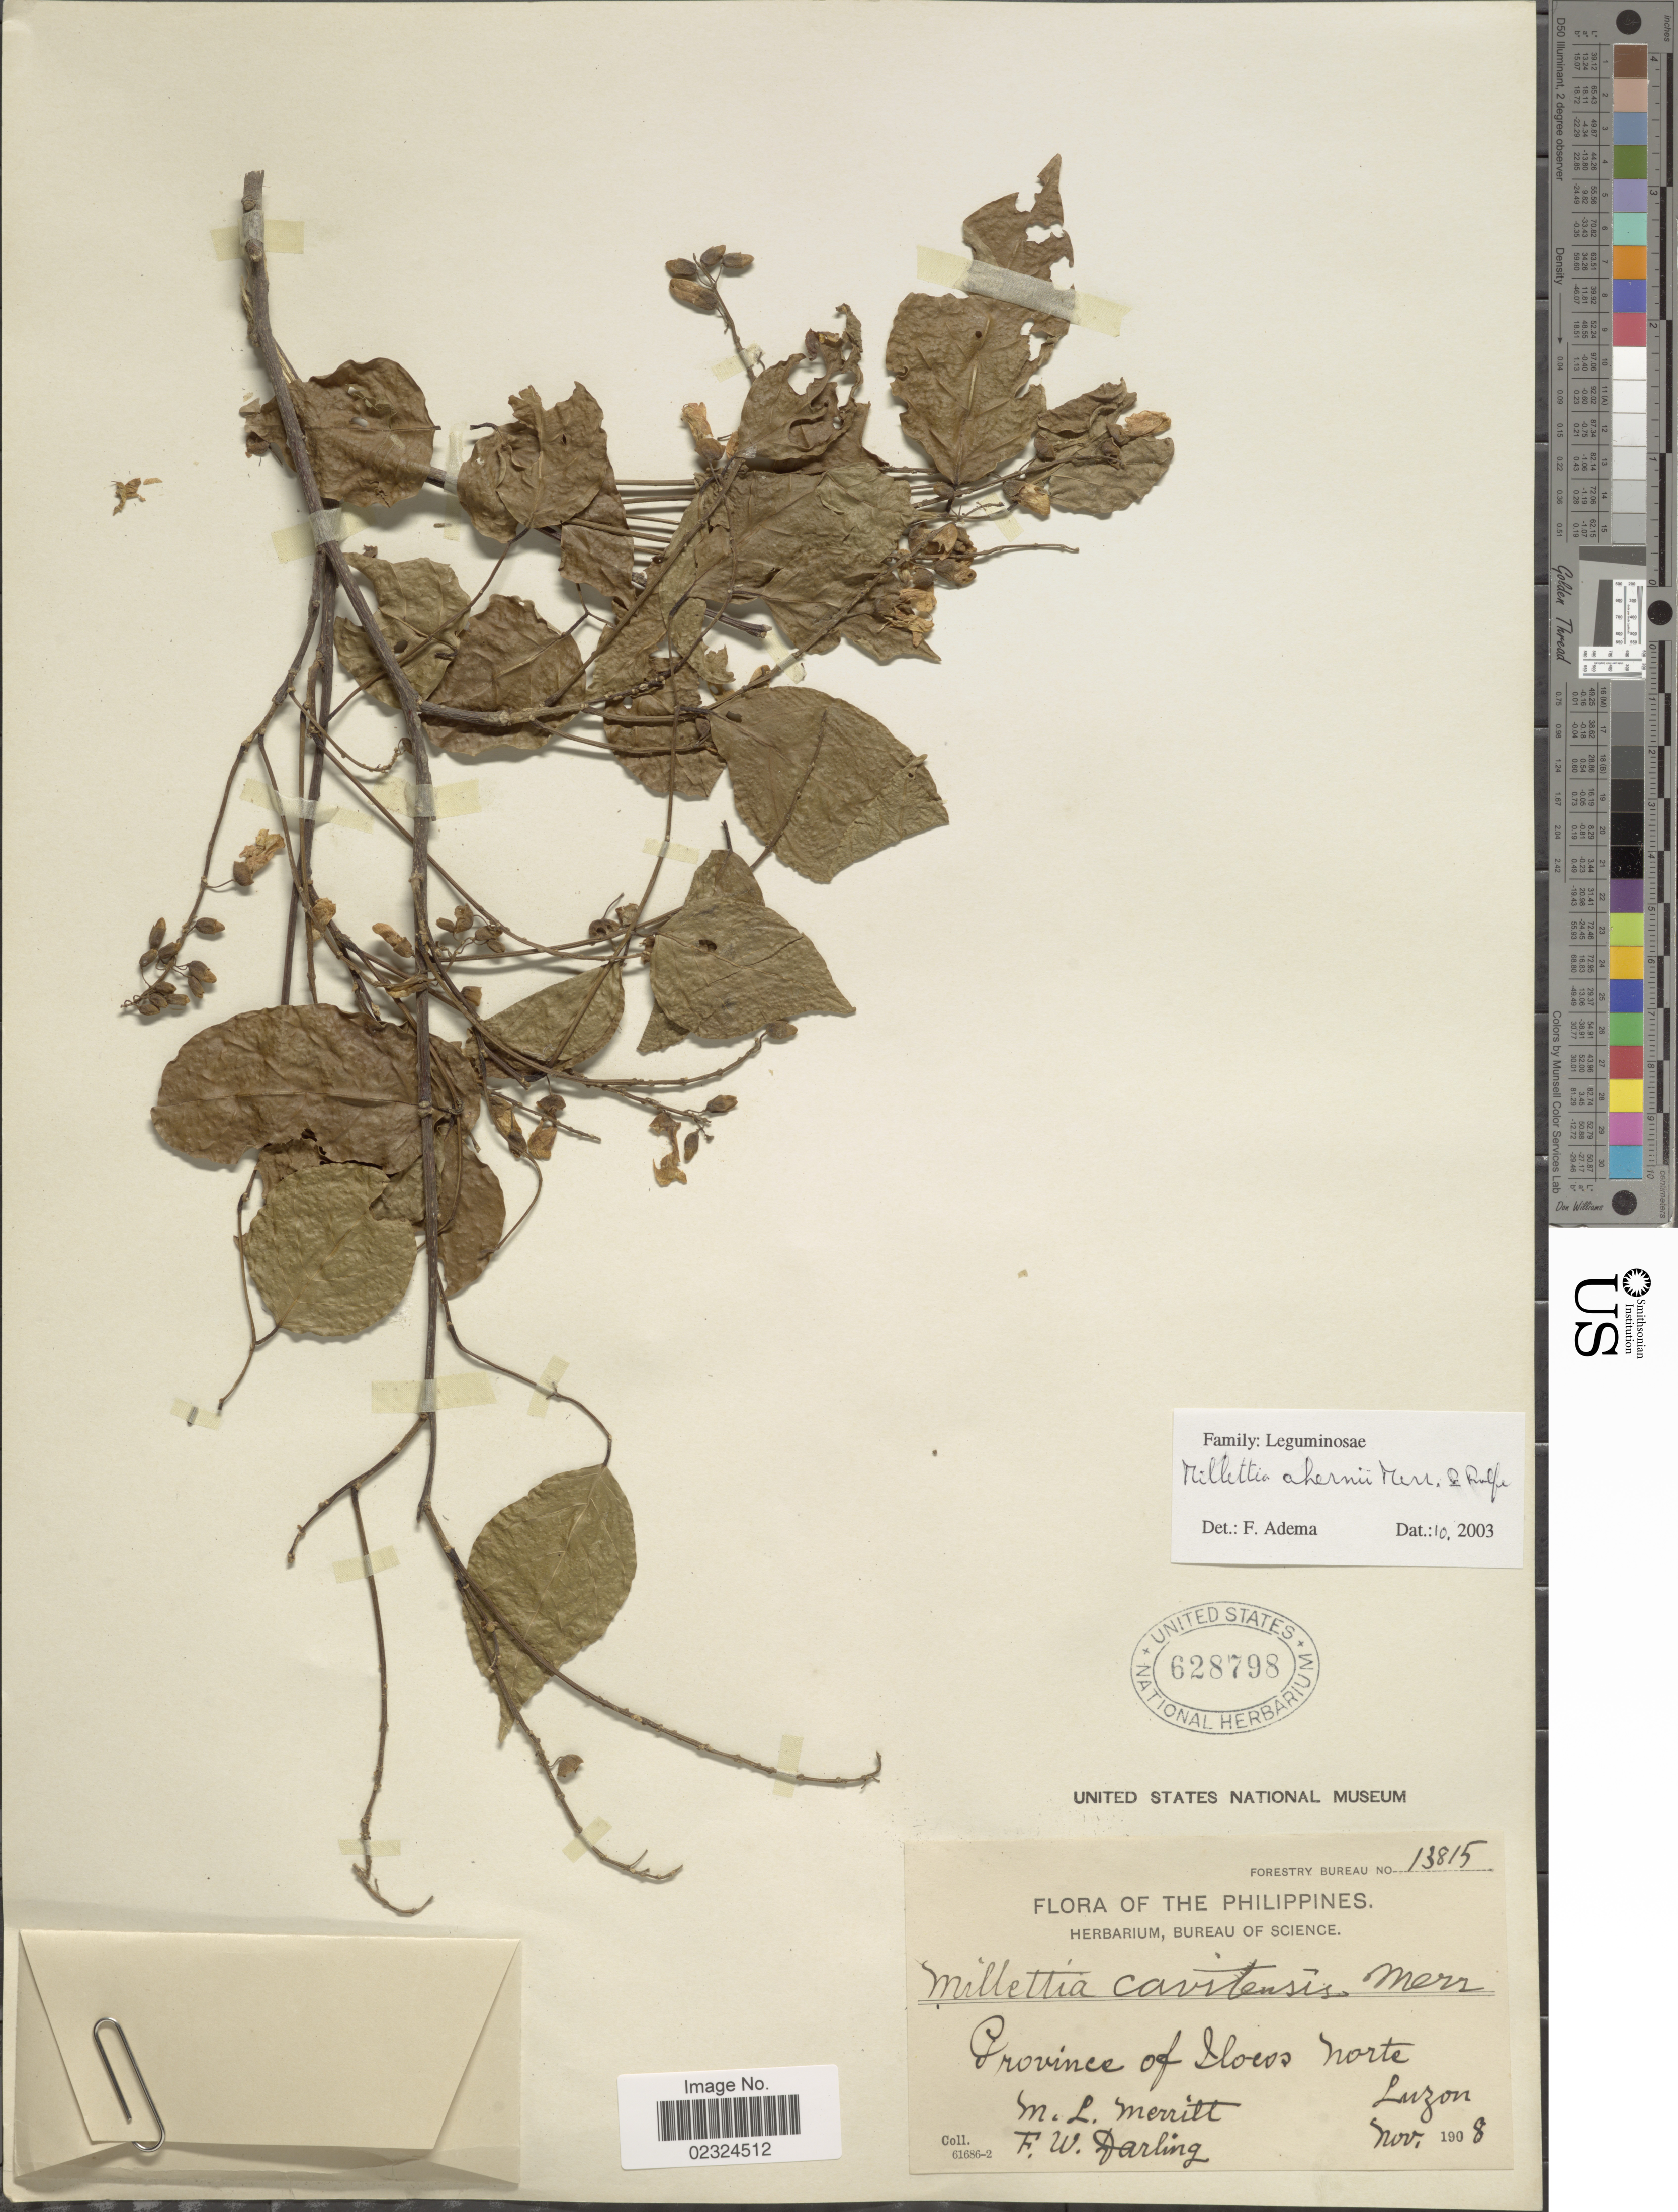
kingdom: Plantae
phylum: Tracheophyta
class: Magnoliopsida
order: Fabales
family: Fabaceae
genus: Millettia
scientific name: Millettia ahernii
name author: Merr. & Rolfe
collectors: M. L. Merritt & F. Darling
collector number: Forestry Bureau 13815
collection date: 1908-11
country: Philippines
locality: Province of Iloess norte, Luzon.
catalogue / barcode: US 628798